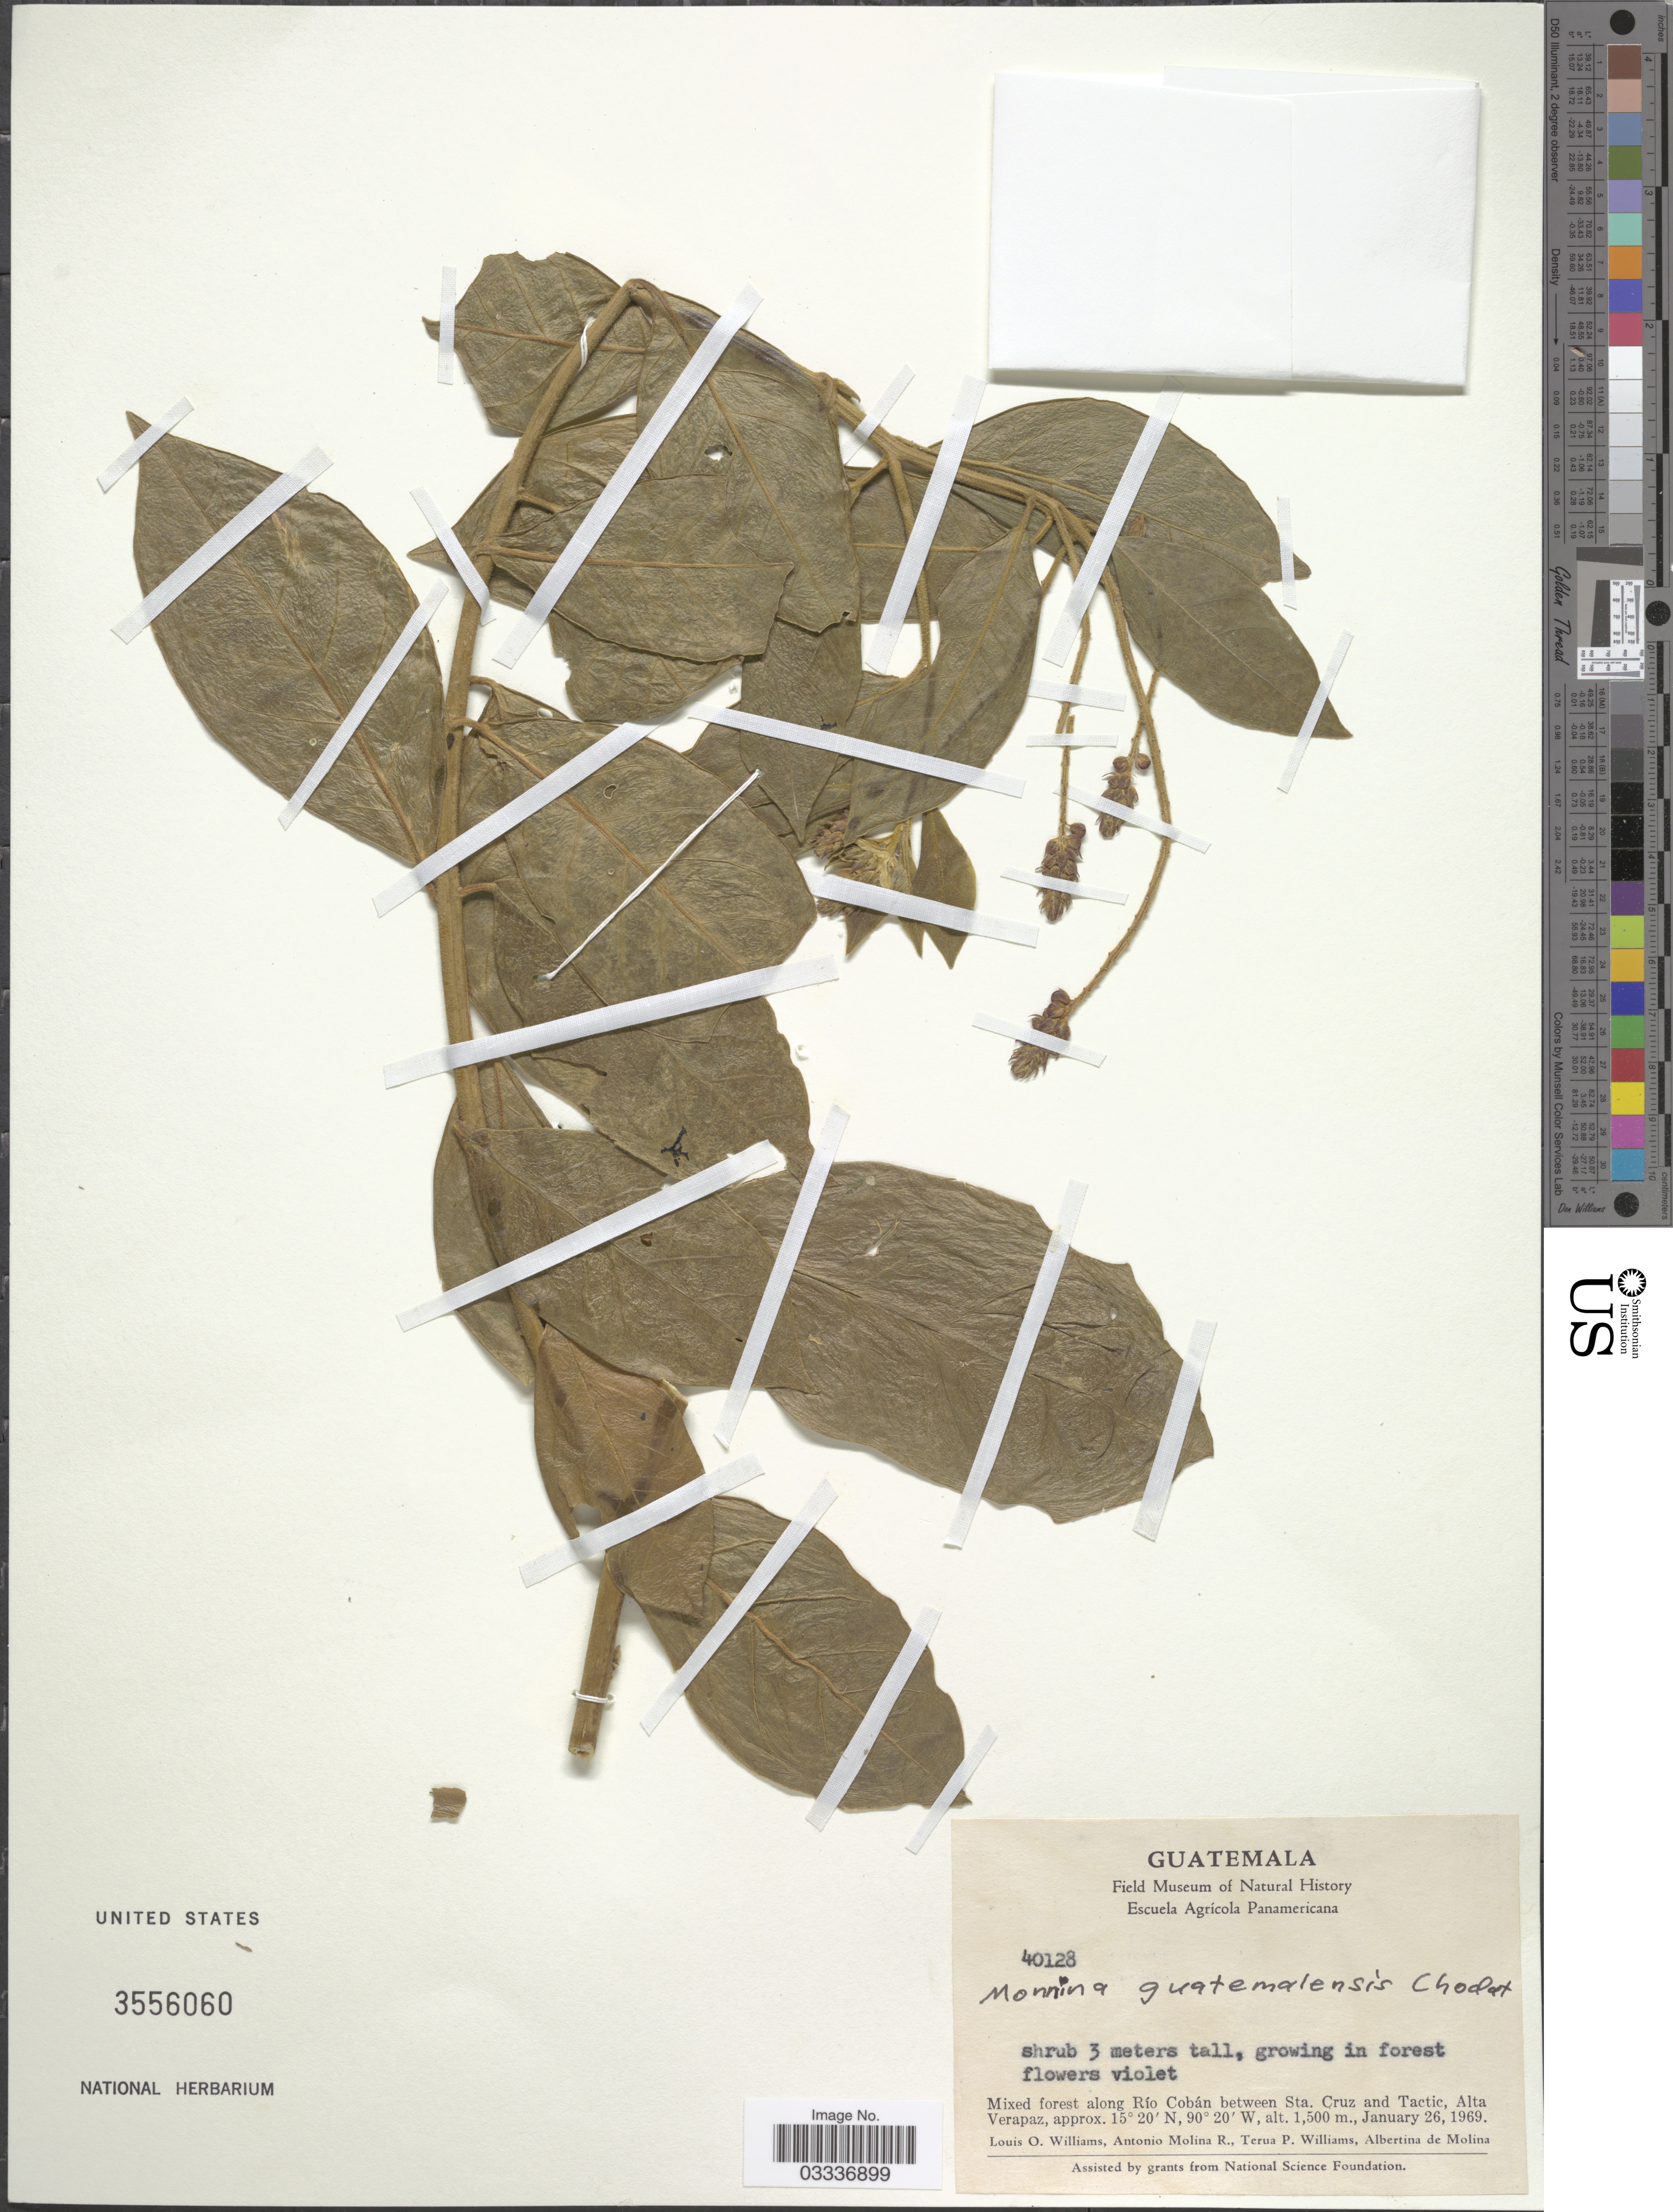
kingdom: Plantae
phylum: Tracheophyta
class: Magnoliopsida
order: Fabales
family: Polygalaceae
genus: Monnina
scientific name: Monnina guatemalensis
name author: Chodat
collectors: L. O. Williams, A. Molina R., T. Williams & A. R. Molina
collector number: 40128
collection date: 1969-01-26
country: Guatemala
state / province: Alta Verapaz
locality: Along Río Cobán between Sta. Cruz and Tactic.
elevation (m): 1500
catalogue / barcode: US 3556060